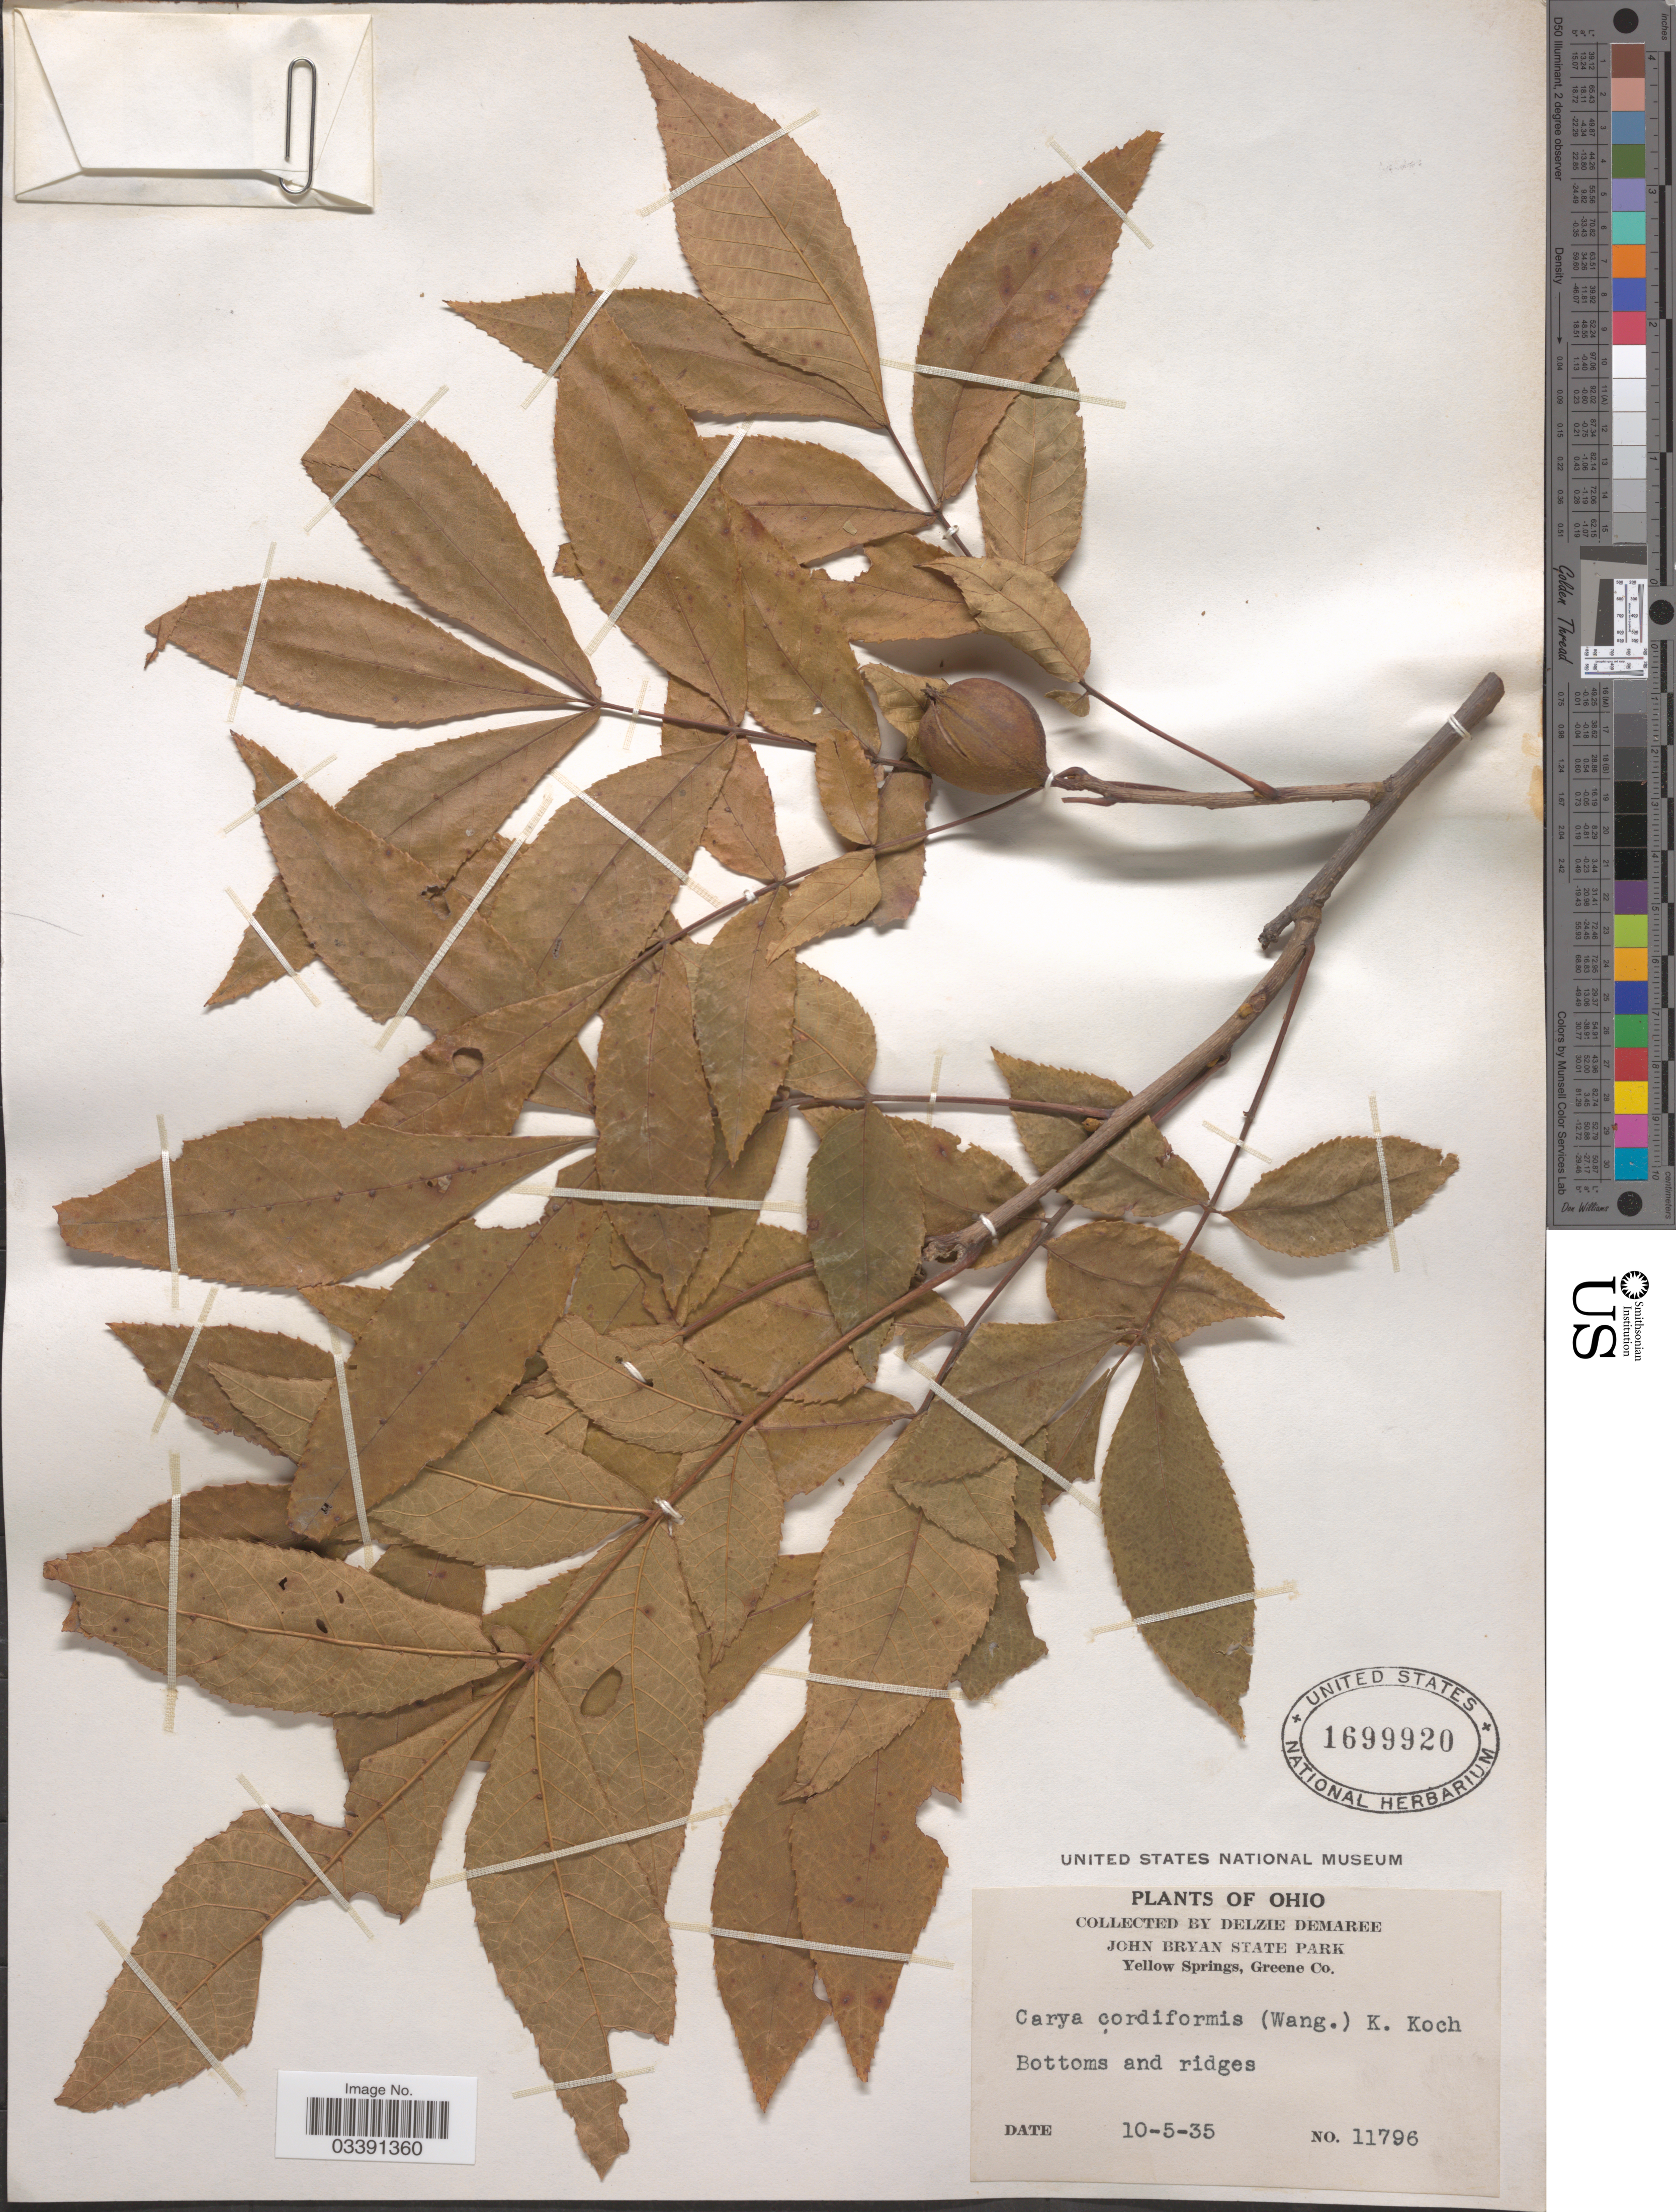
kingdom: Plantae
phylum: Tracheophyta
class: Magnoliopsida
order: Fagales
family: Juglandaceae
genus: Carya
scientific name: Carya cordiformis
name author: (Wangenh.) K. Koch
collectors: D. Demaree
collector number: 11796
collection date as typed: Transcribed d/m/y: 5/10/35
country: United States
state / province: Ohio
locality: John Bryan State Park. Yellow Springs, Green Co. Bottoms and ridges.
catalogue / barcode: US 1699920